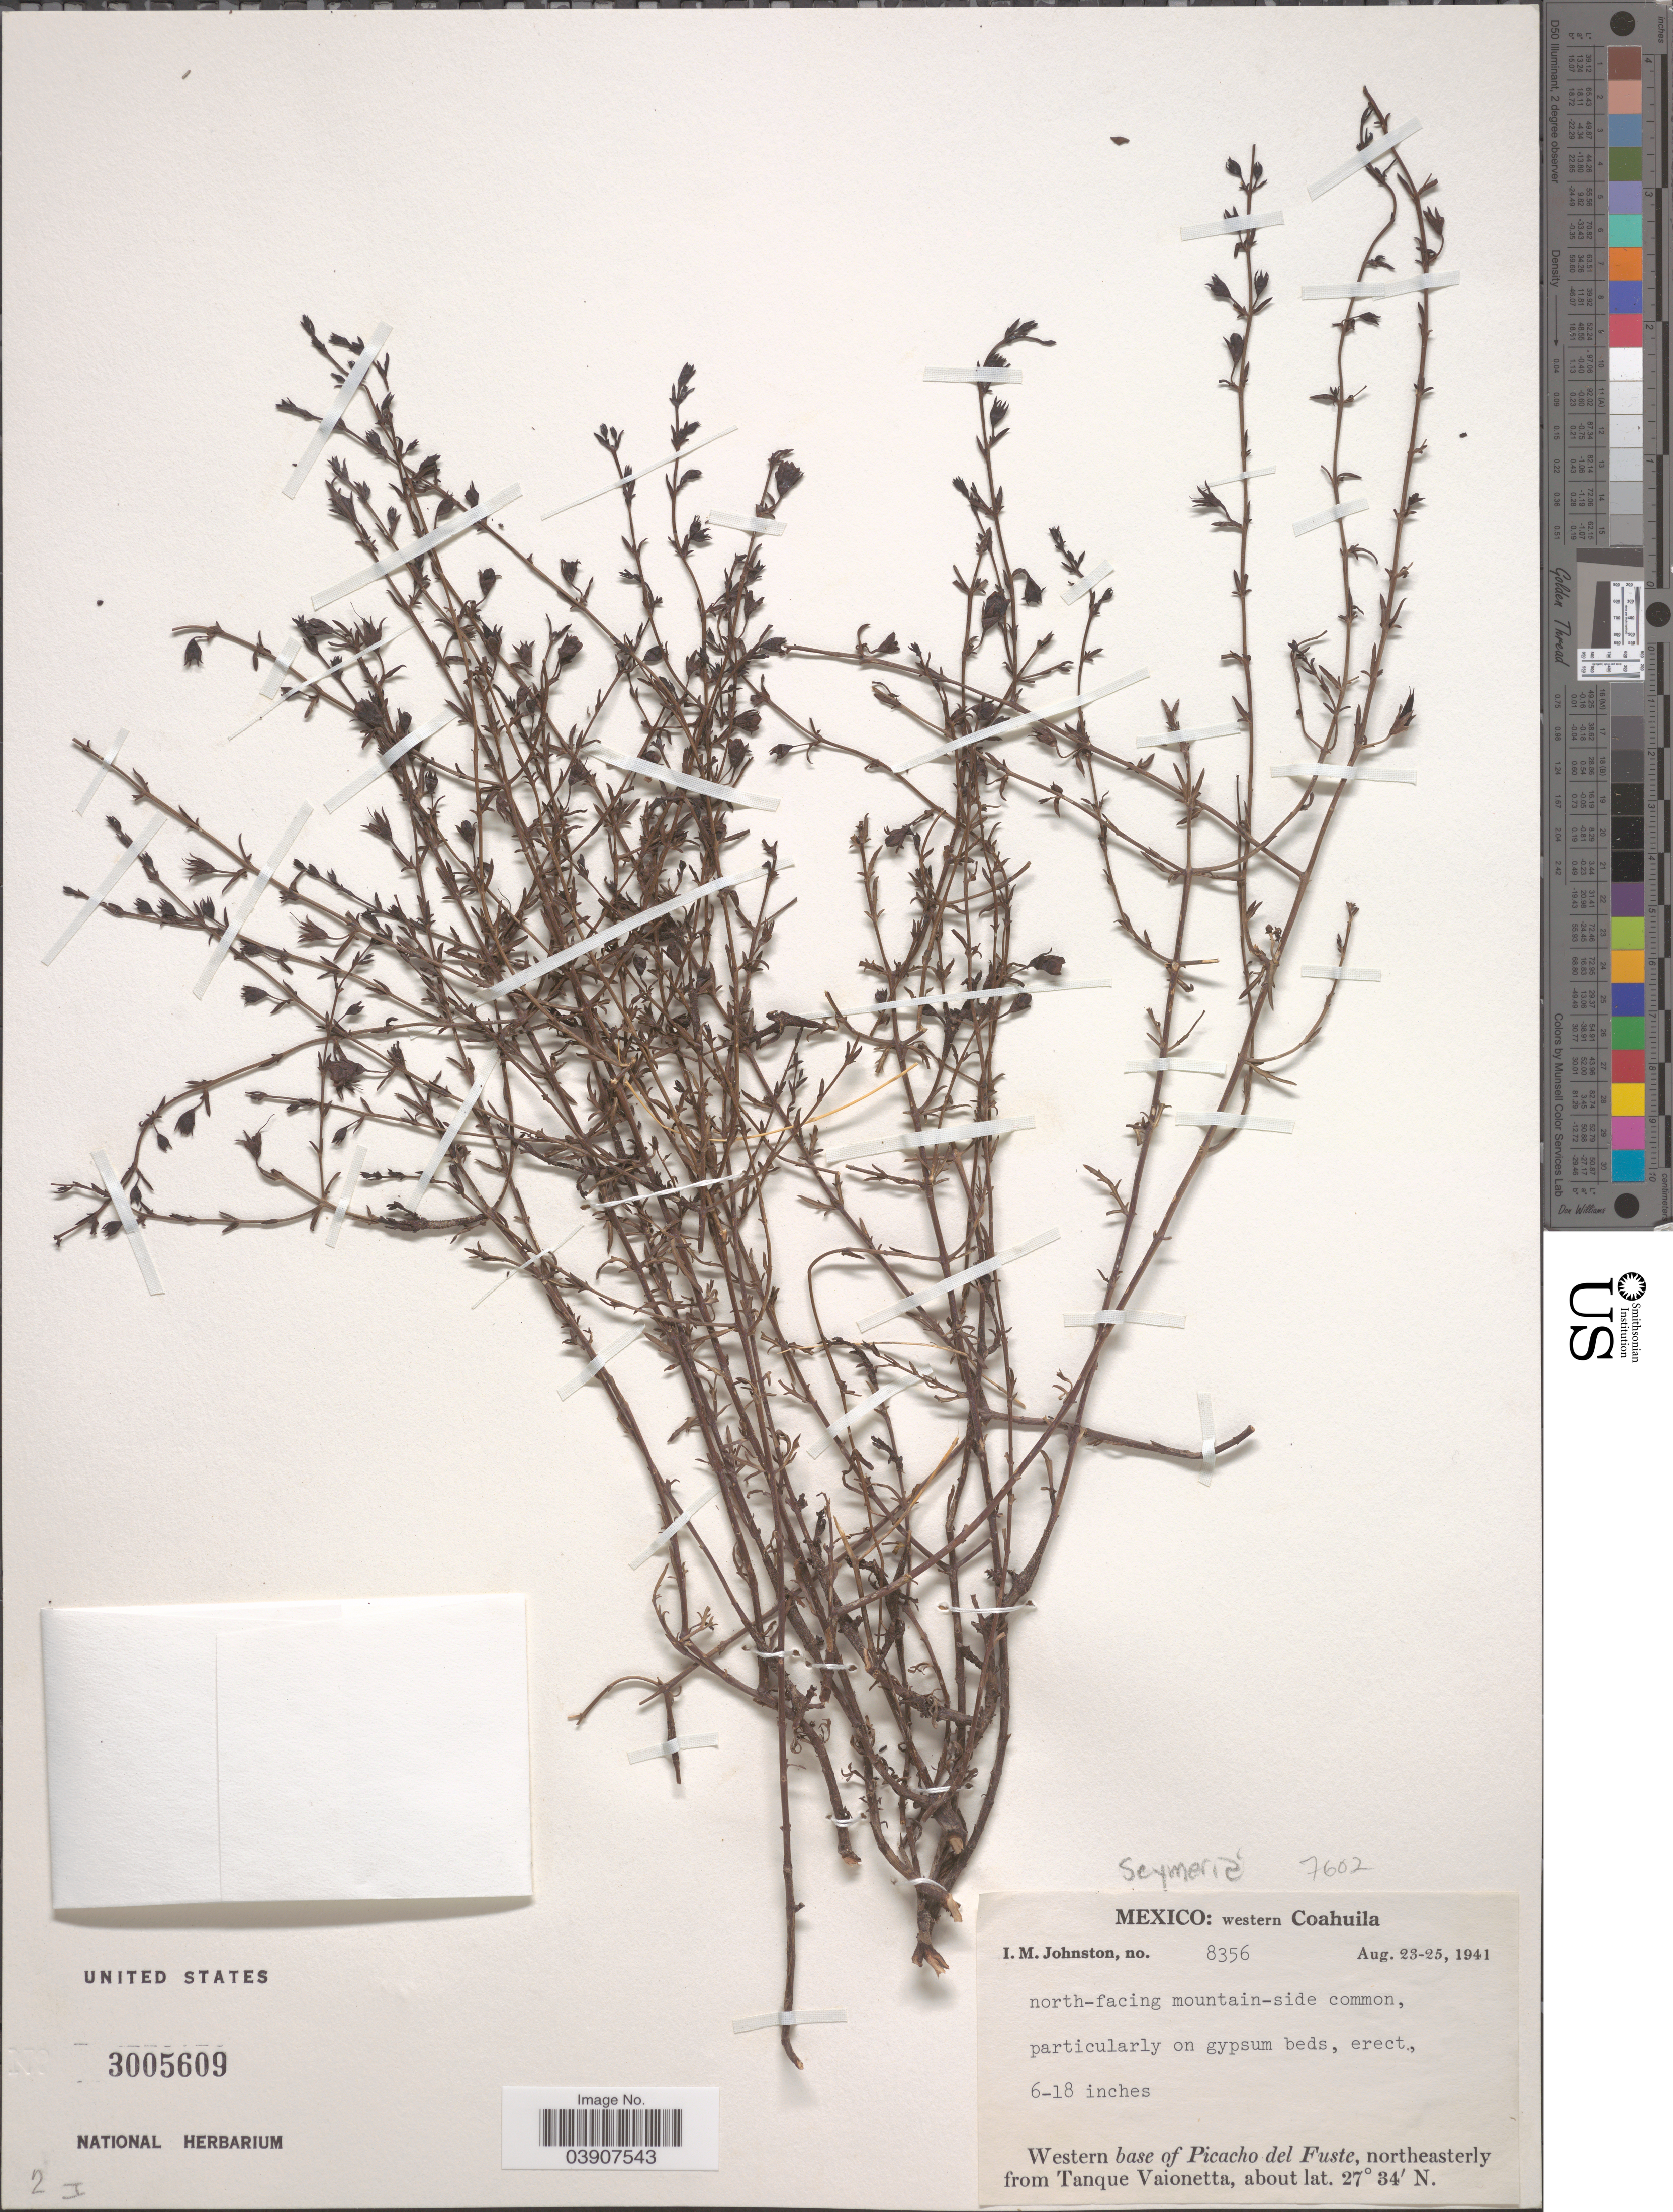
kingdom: Plantae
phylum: Tracheophyta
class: Magnoliopsida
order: Lamiales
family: Orobanchaceae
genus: Seymeria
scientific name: Seymeria sp.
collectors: I.M. Johnston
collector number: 8356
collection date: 1941-08-23/1941-08-25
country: Mexico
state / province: Coahuila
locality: Western Coahuila. North-facing mountain-side common, Western base of Picacho del Fuste, northeasterly from Tanque Vaionetta.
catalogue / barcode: US 3005609